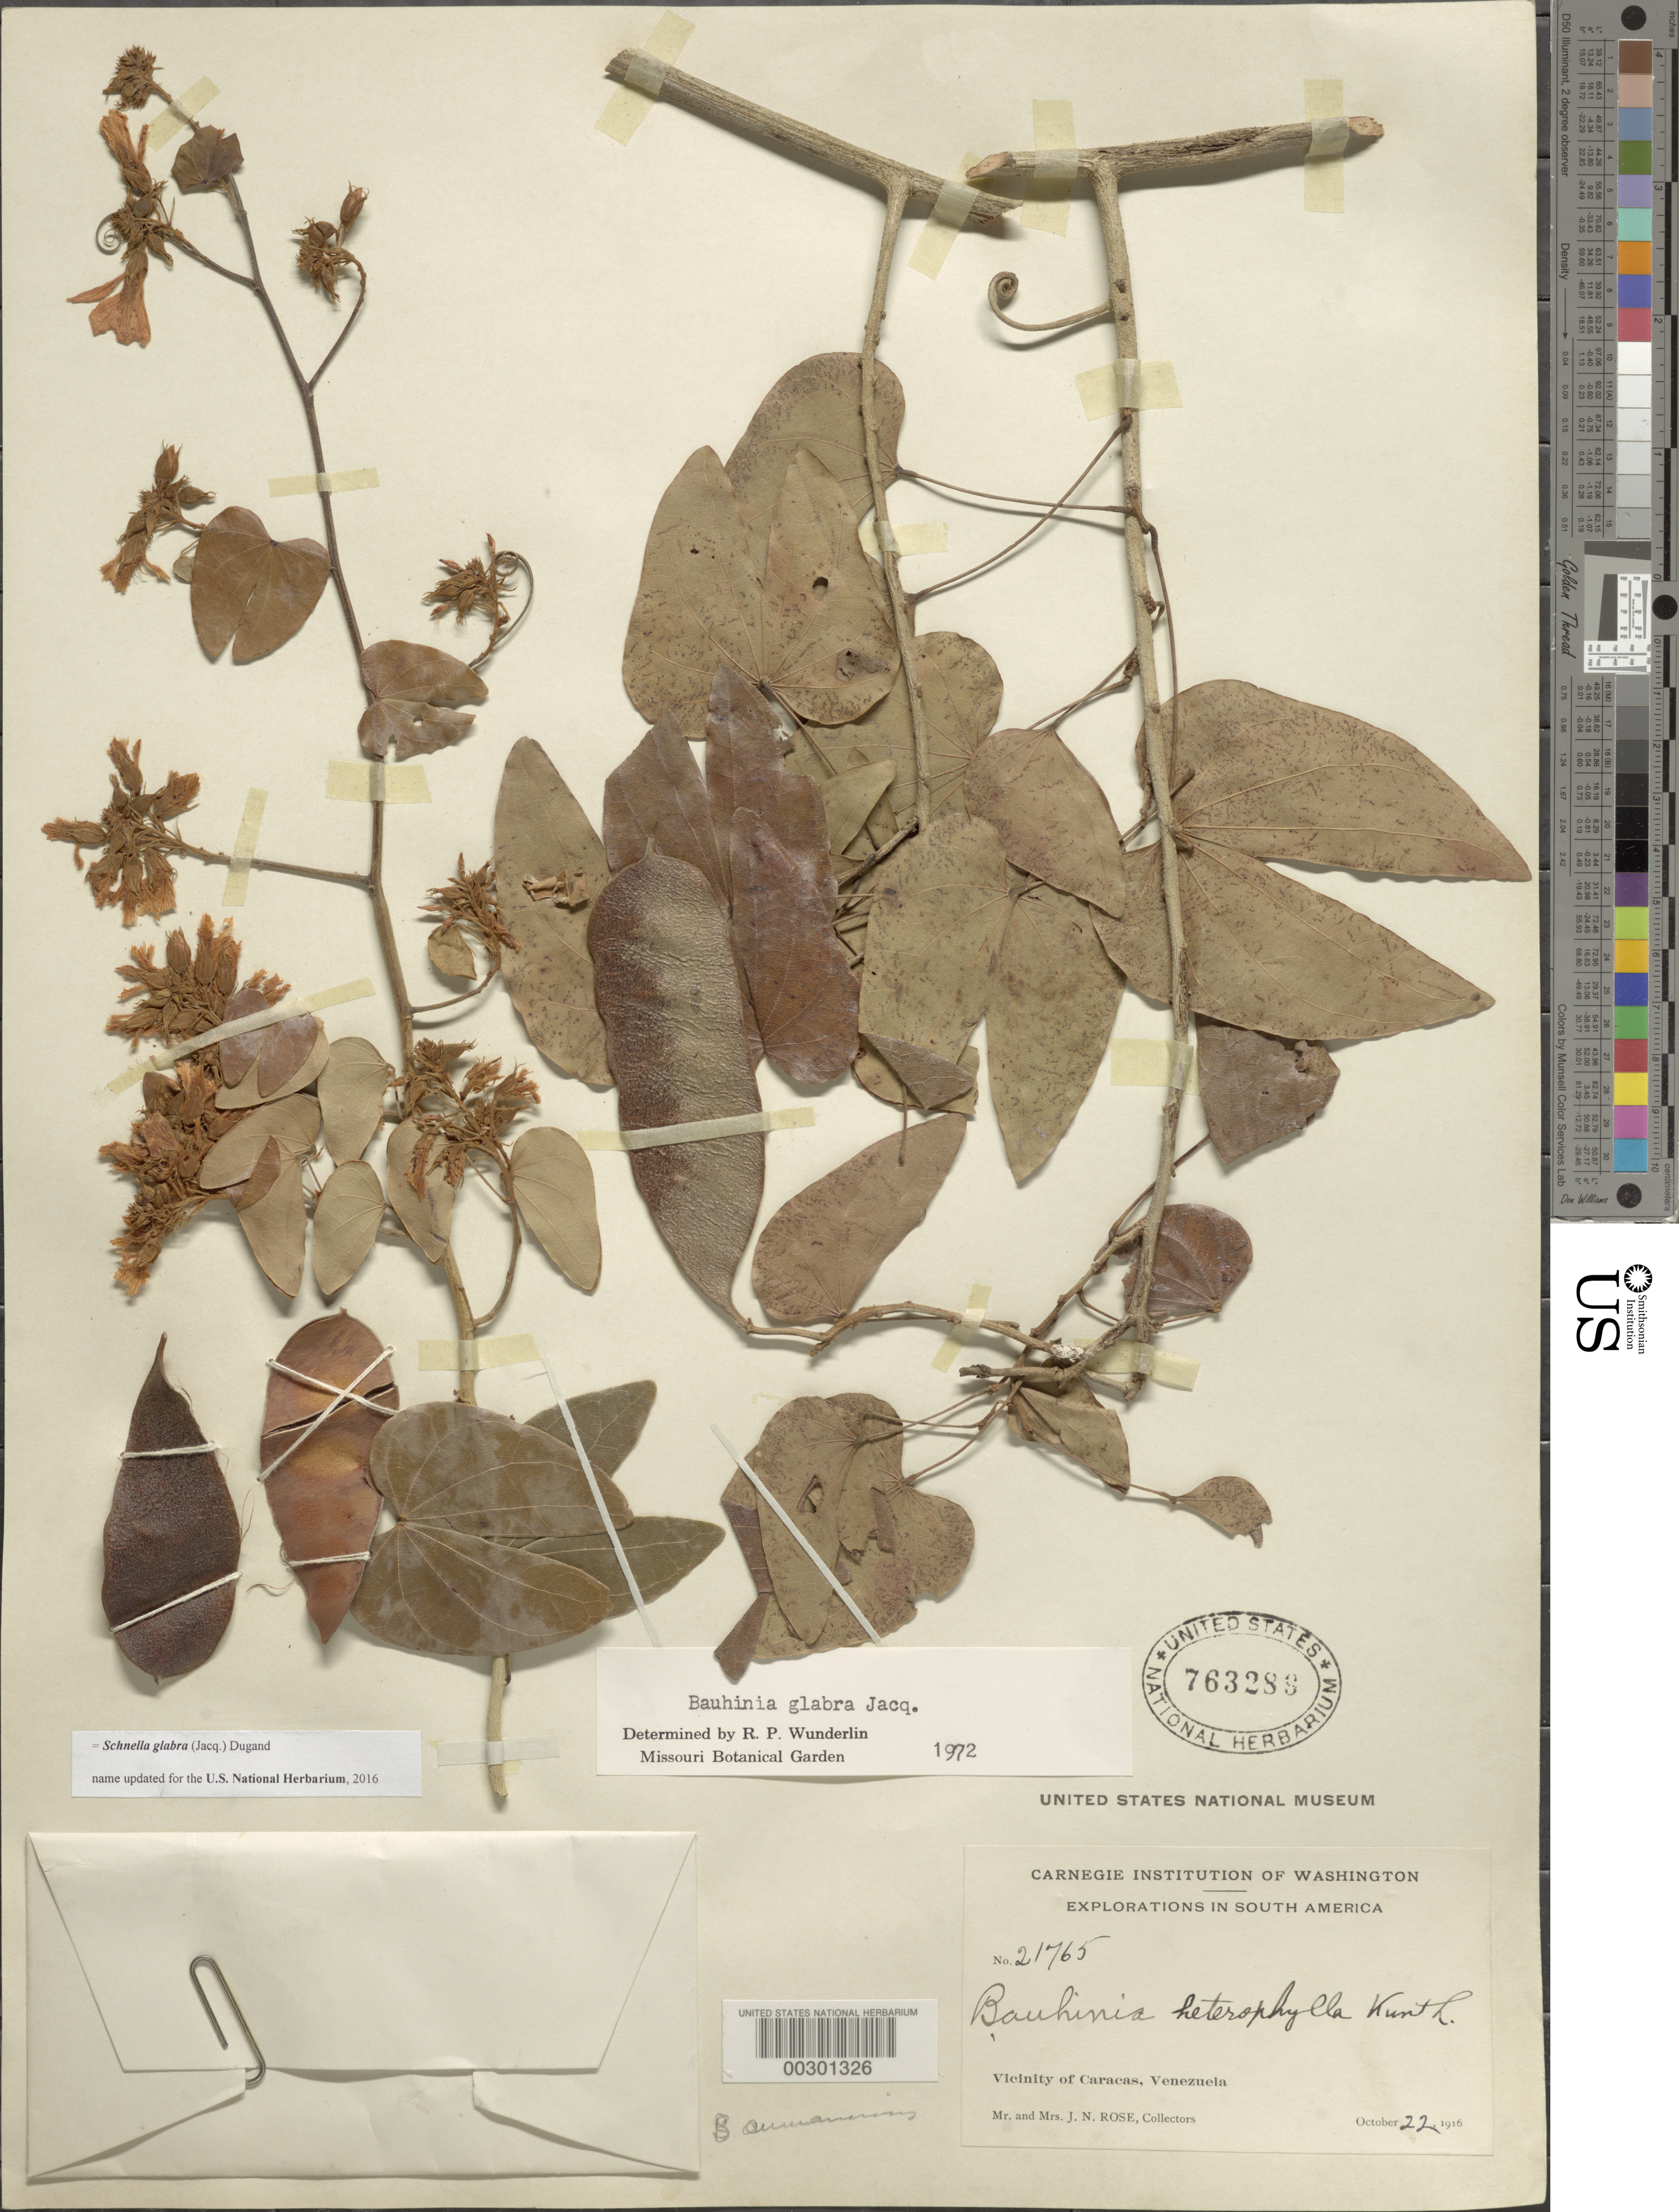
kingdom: Plantae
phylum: Tracheophyta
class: Magnoliopsida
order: Fabales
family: Fabaceae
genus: Schnella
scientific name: Schnella glabra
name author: (Jacq.) Dugand G.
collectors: J. N. Rose & J. M. Rose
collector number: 21765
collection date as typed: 22 Oct 1916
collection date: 1916-10-22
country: Venezuela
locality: Vicinity of Caracas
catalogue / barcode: US 763288